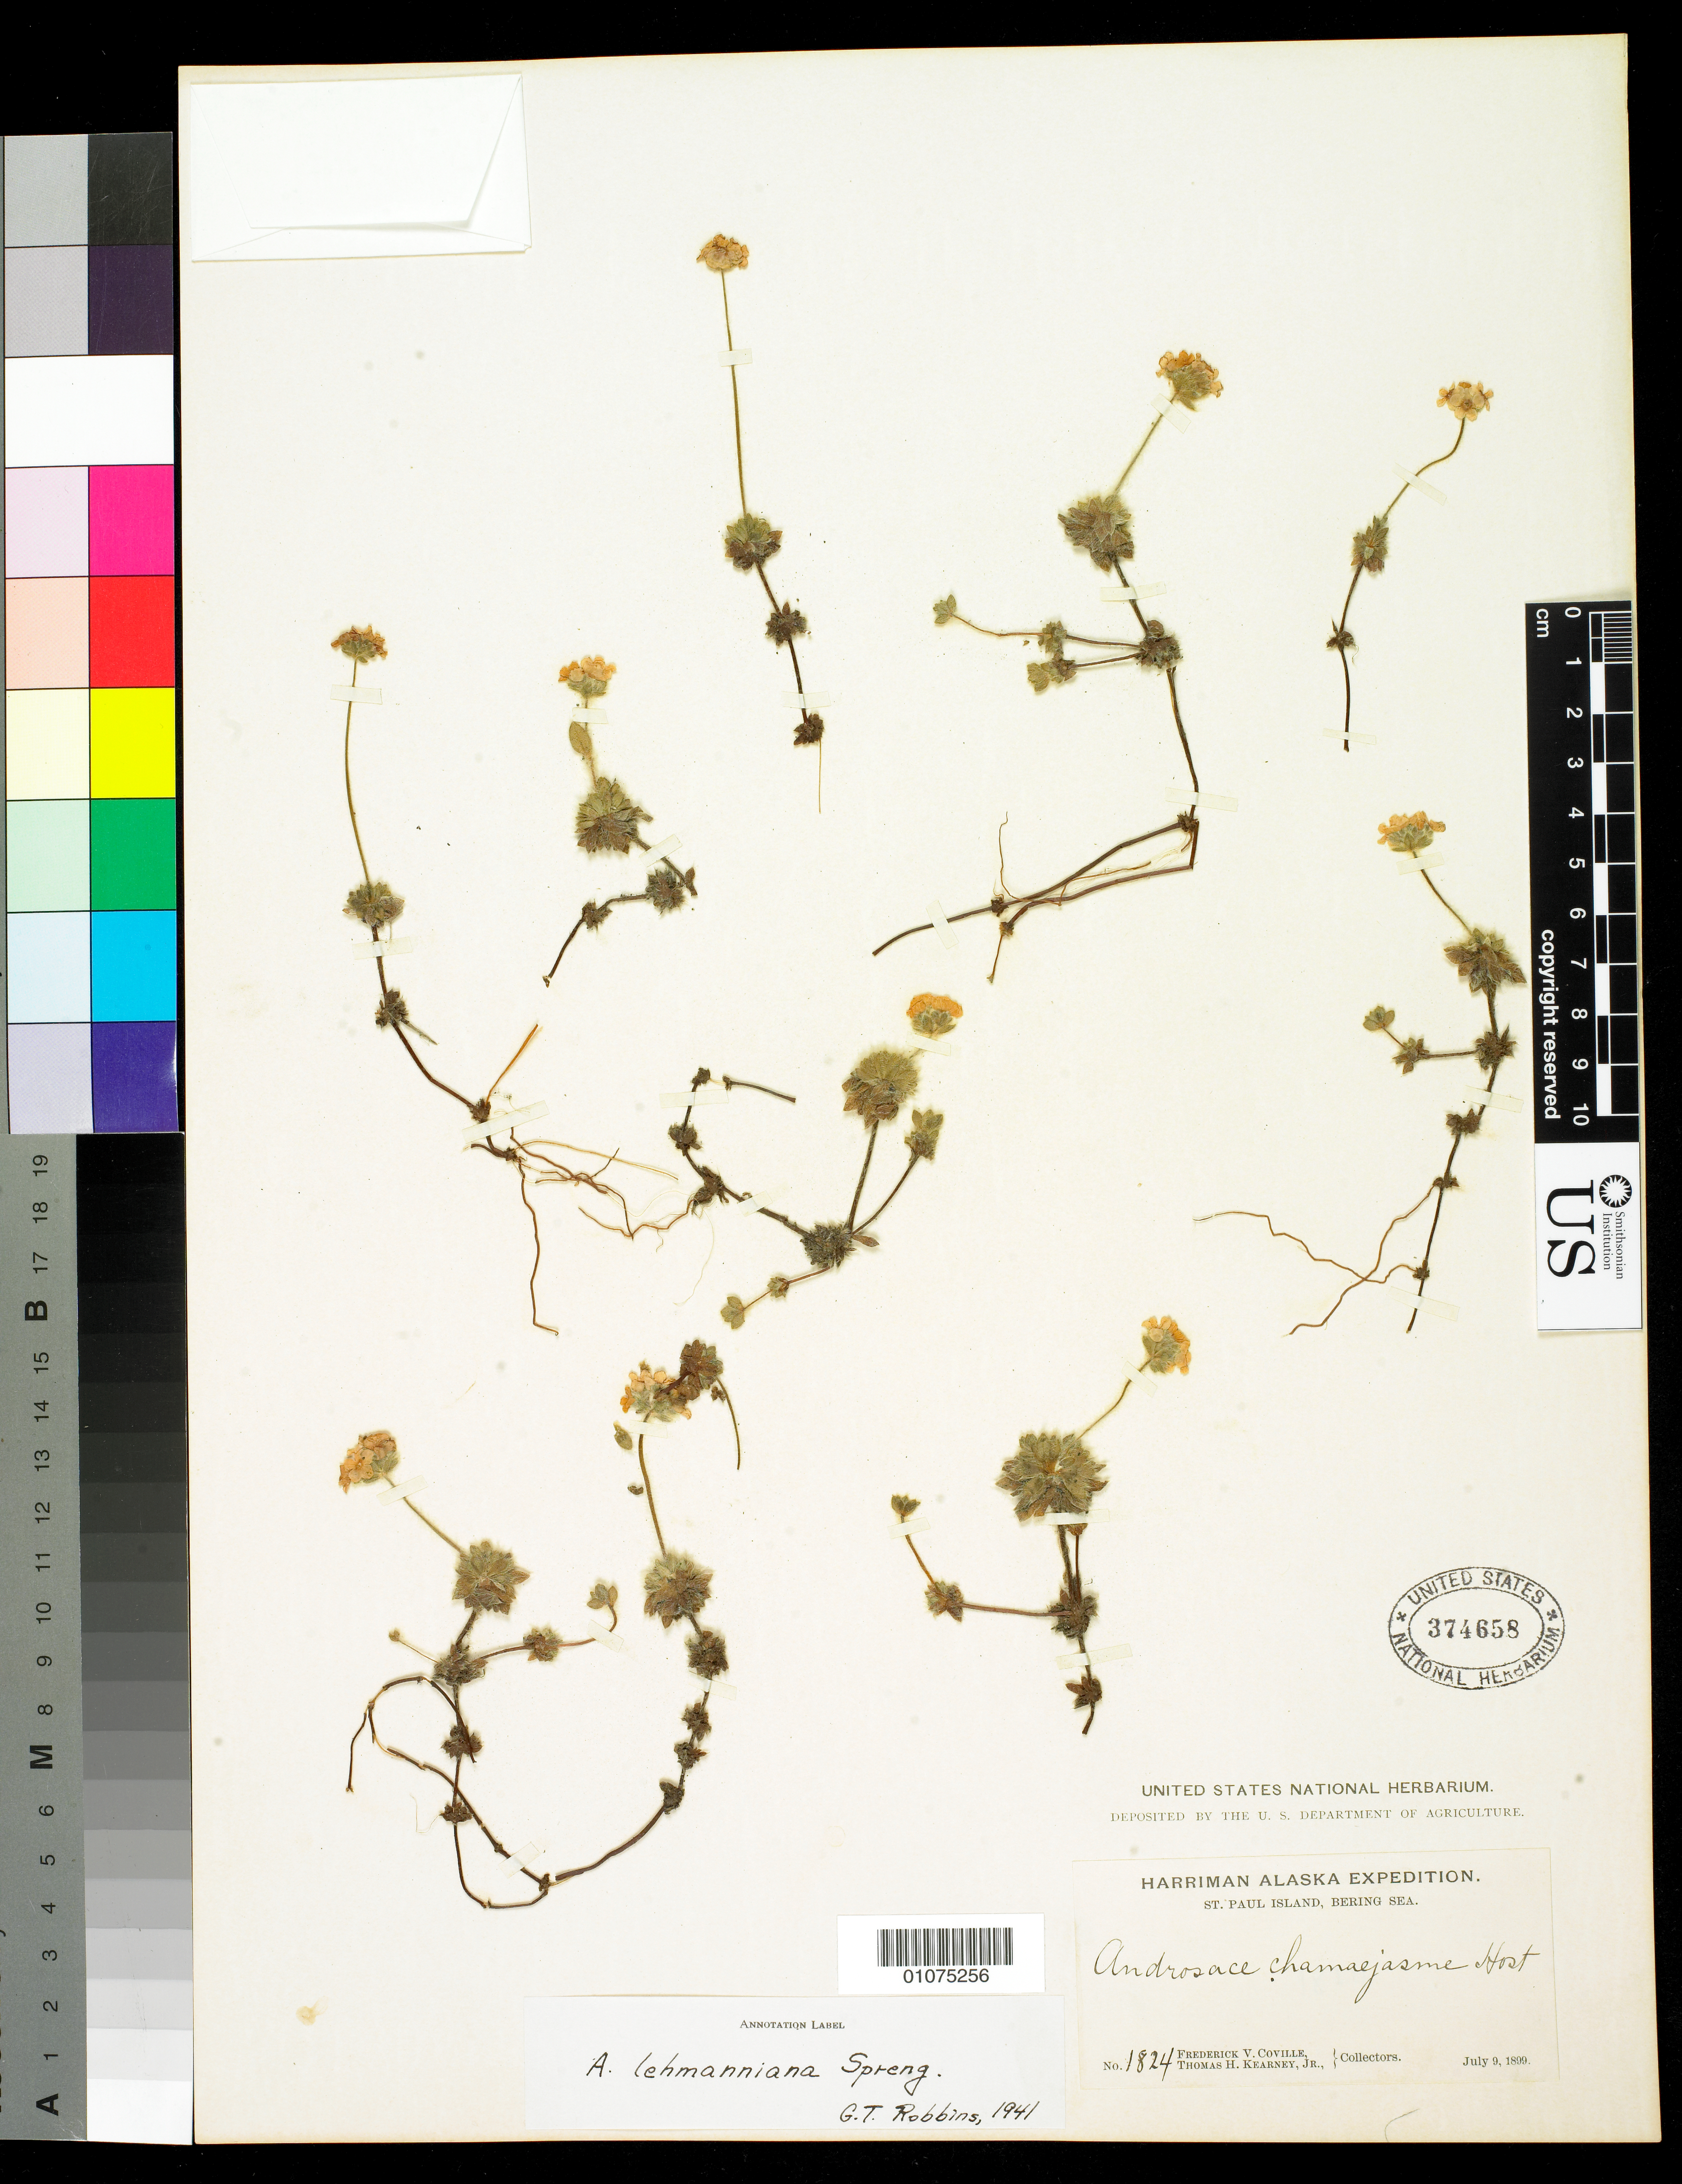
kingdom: Plantae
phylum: Tracheophyta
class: Magnoliopsida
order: Ericales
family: Primulaceae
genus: Androsace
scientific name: Androsace lehmanniana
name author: Spreng.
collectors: F. V. Coville & T. H. Kearney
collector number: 1824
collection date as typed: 9 Jul 1899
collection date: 1899-07-09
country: United States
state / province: Alaska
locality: St. Paul Island, Bering Sea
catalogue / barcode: US 374658